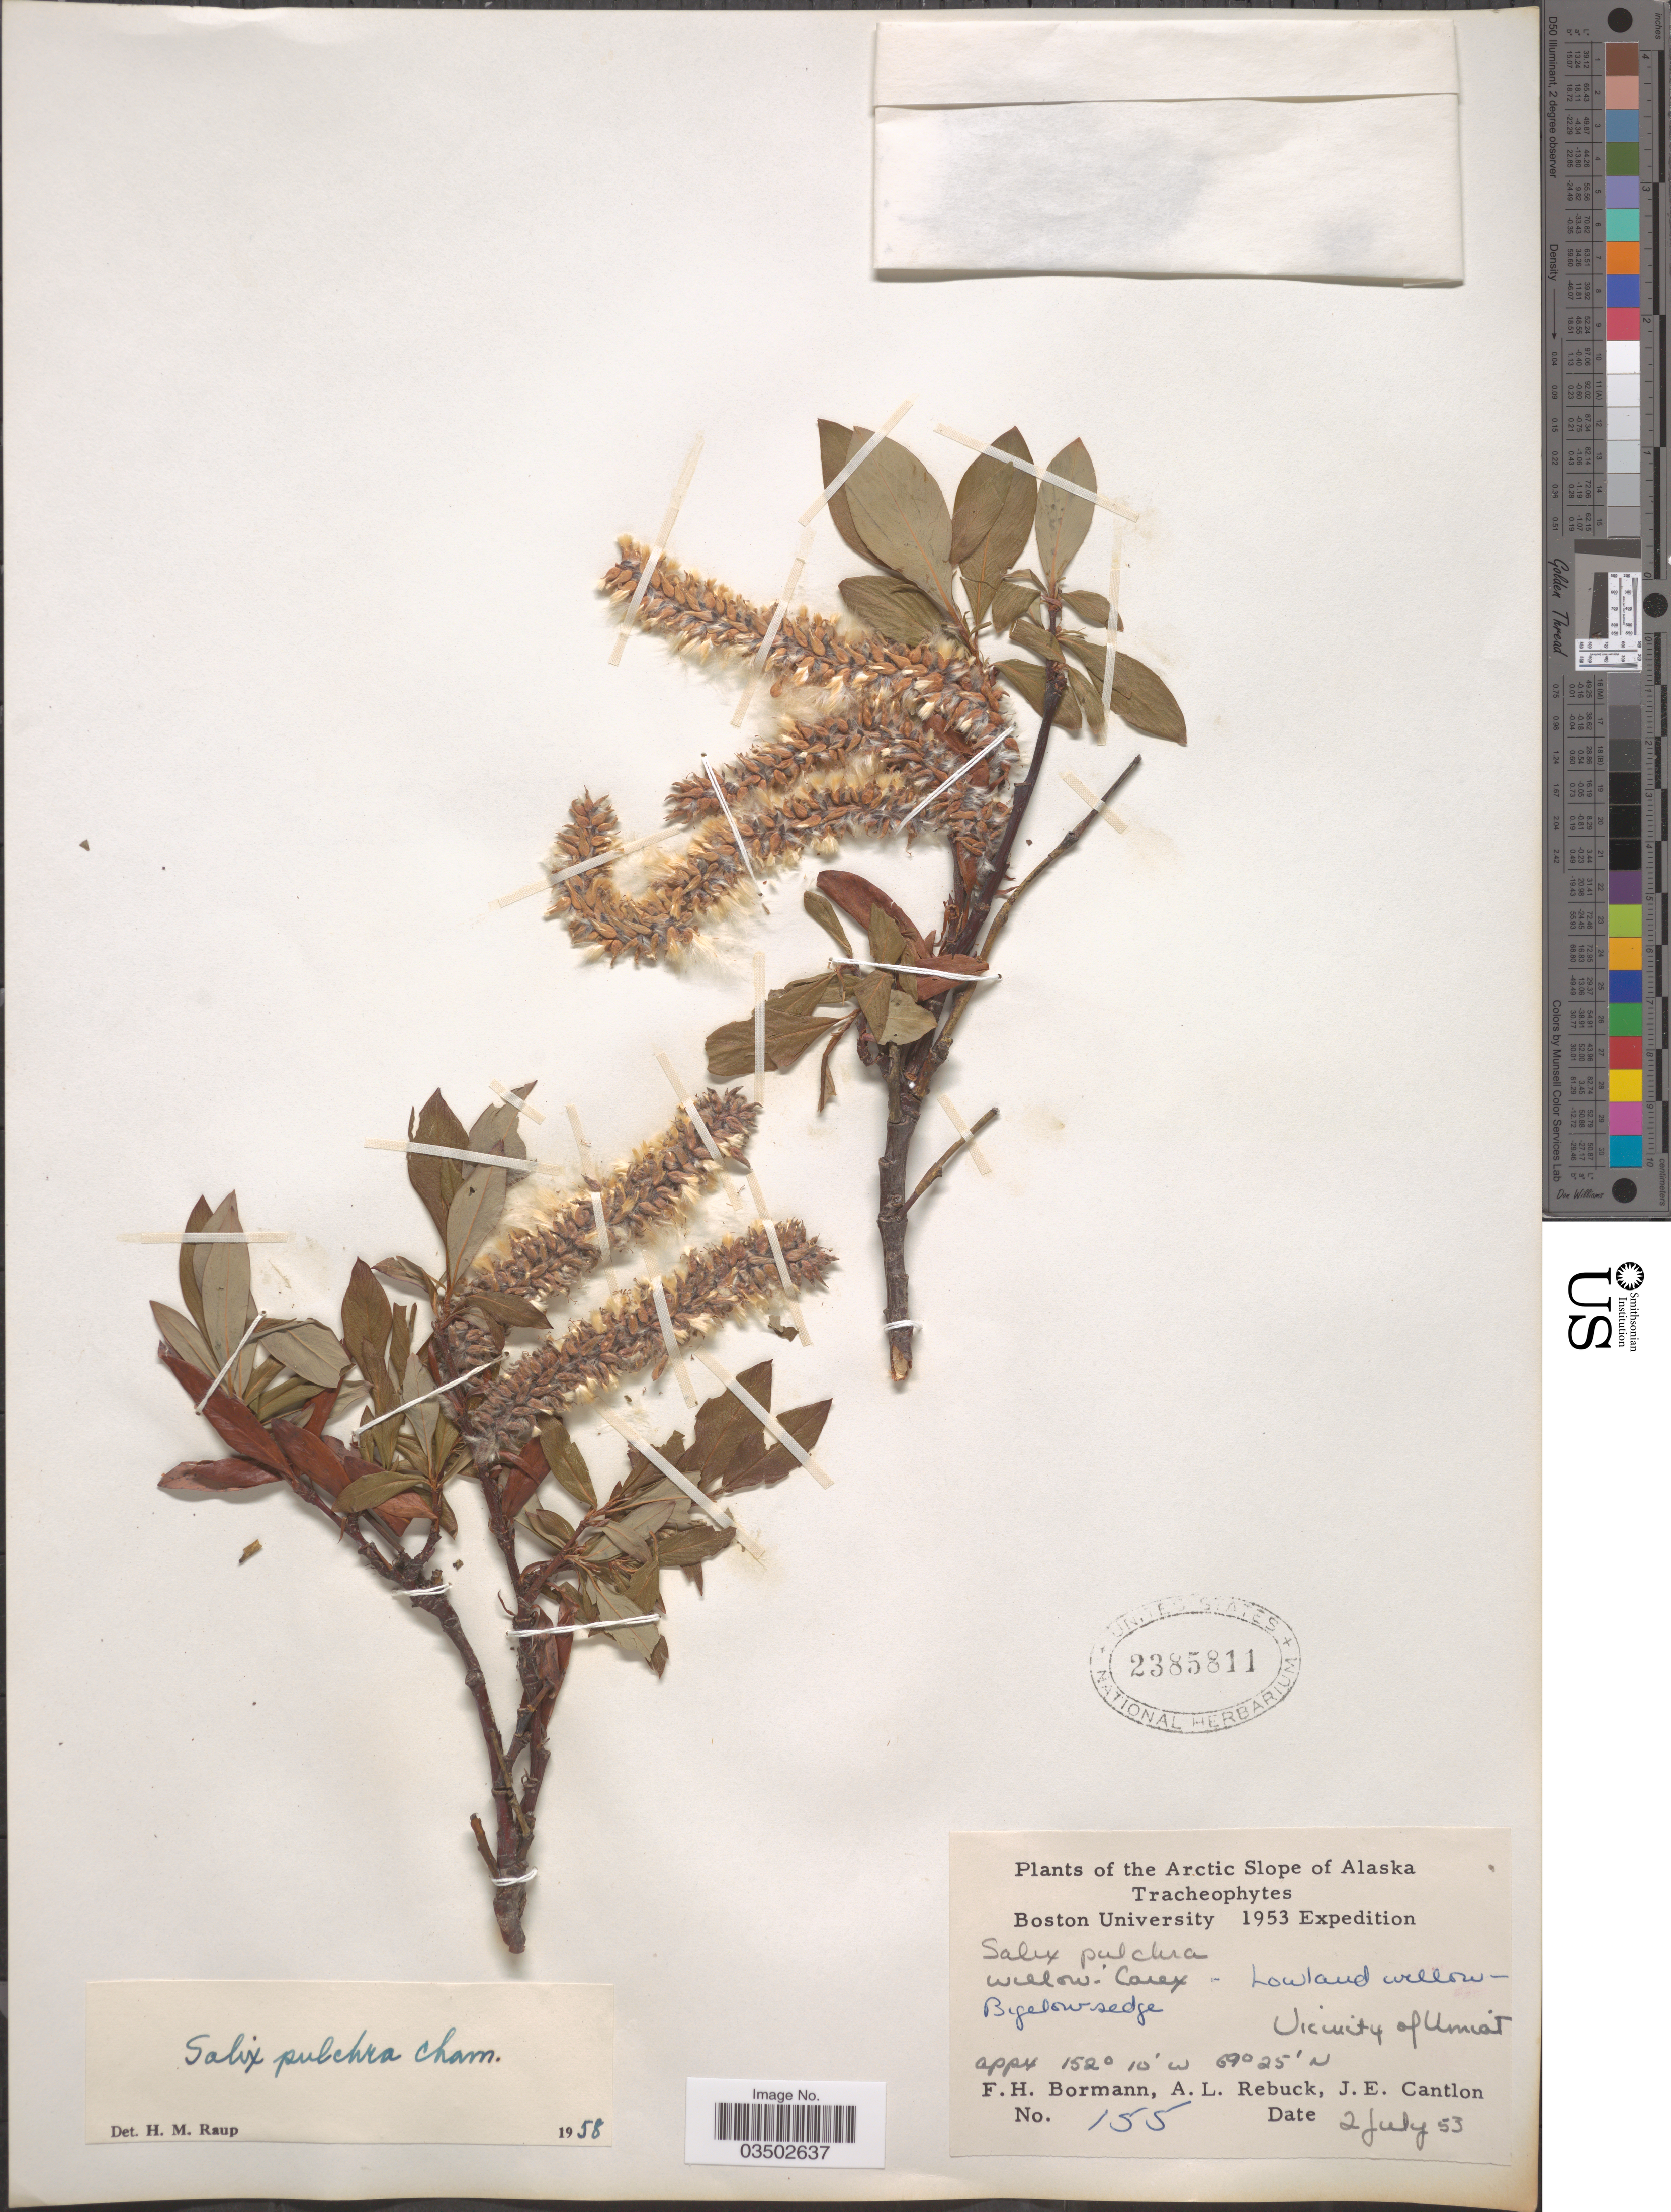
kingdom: Plantae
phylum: Tracheophyta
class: Magnoliopsida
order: Malpighiales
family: Salicaceae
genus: Salix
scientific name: Salix pulchra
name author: Cham.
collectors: F. Bormann, A. Rebuck & J. Cantlon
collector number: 155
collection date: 1953-07-02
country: United States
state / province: Alaska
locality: Arctic Slope of Alaska. Vicinity of Umiat.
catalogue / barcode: US 2385811